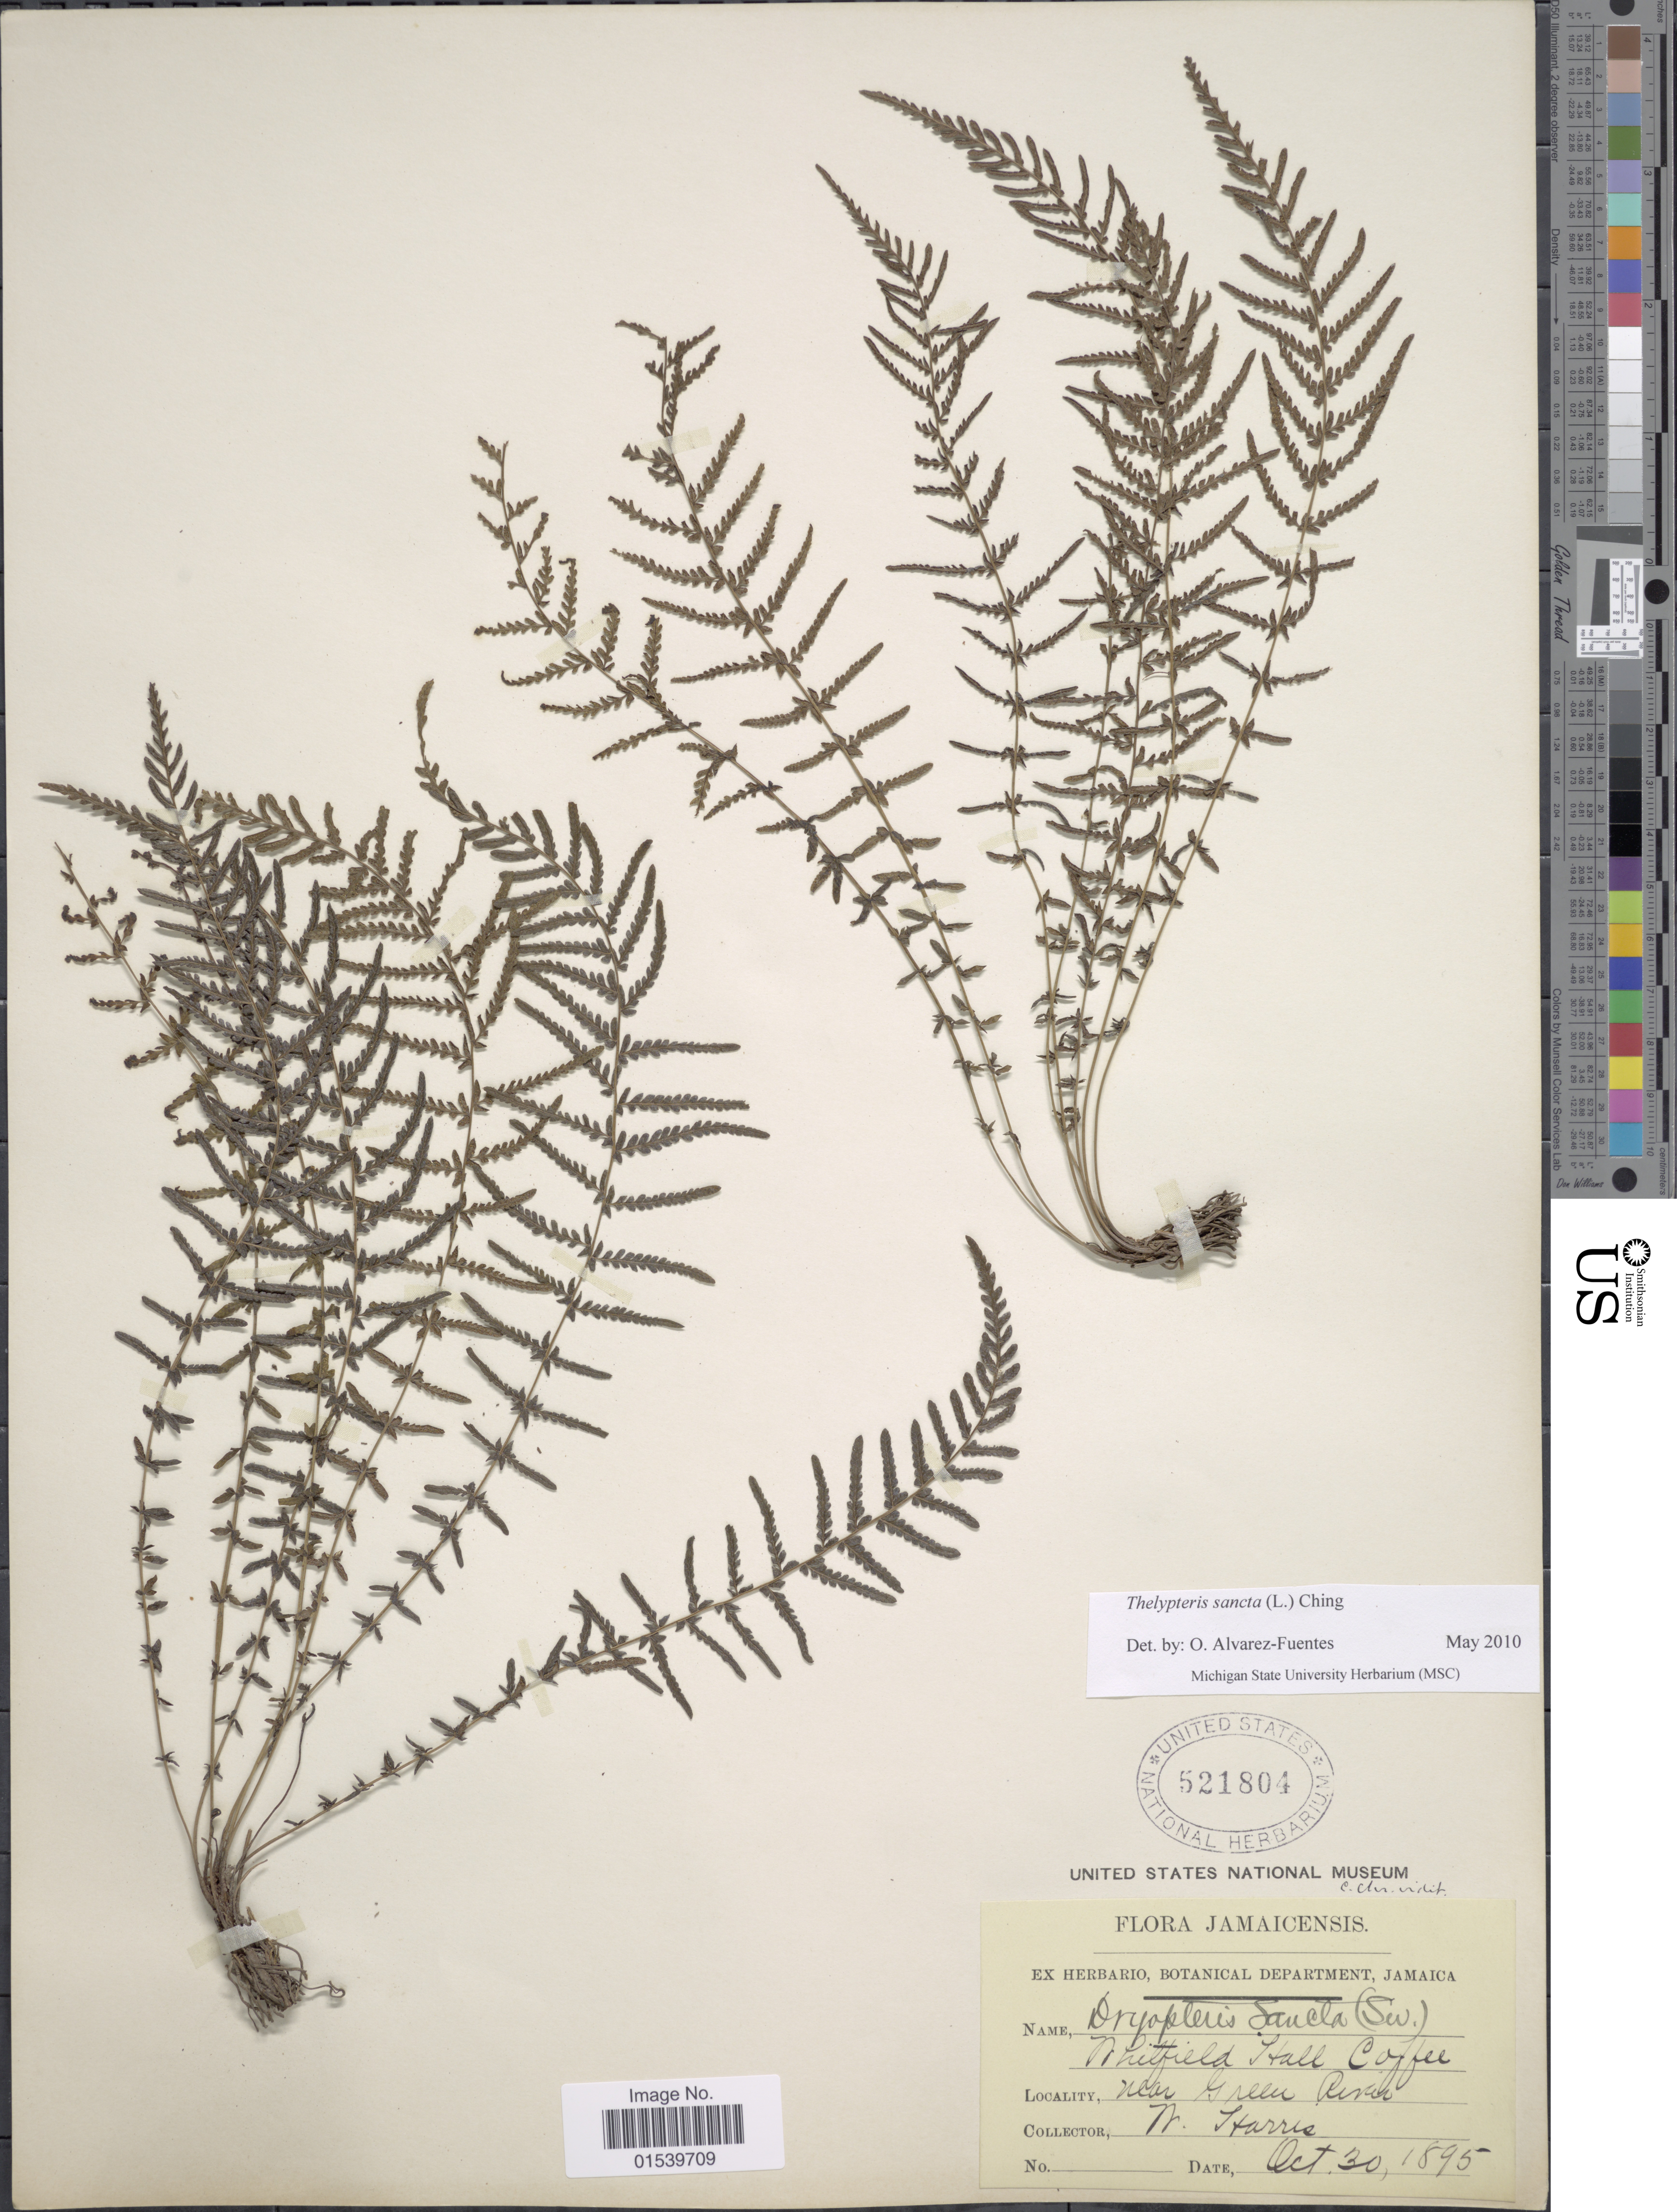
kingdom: Plantae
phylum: Tracheophyta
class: Polypodiopsida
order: Polypodiales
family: Thelypteridaceae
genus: Amauropelta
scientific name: Amauropelta sancta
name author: (L.) Pic. Serm.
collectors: N. Harris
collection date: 1895-10-30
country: Jamaica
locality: Whitfield Hall Coffee near Green River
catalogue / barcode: US 521804